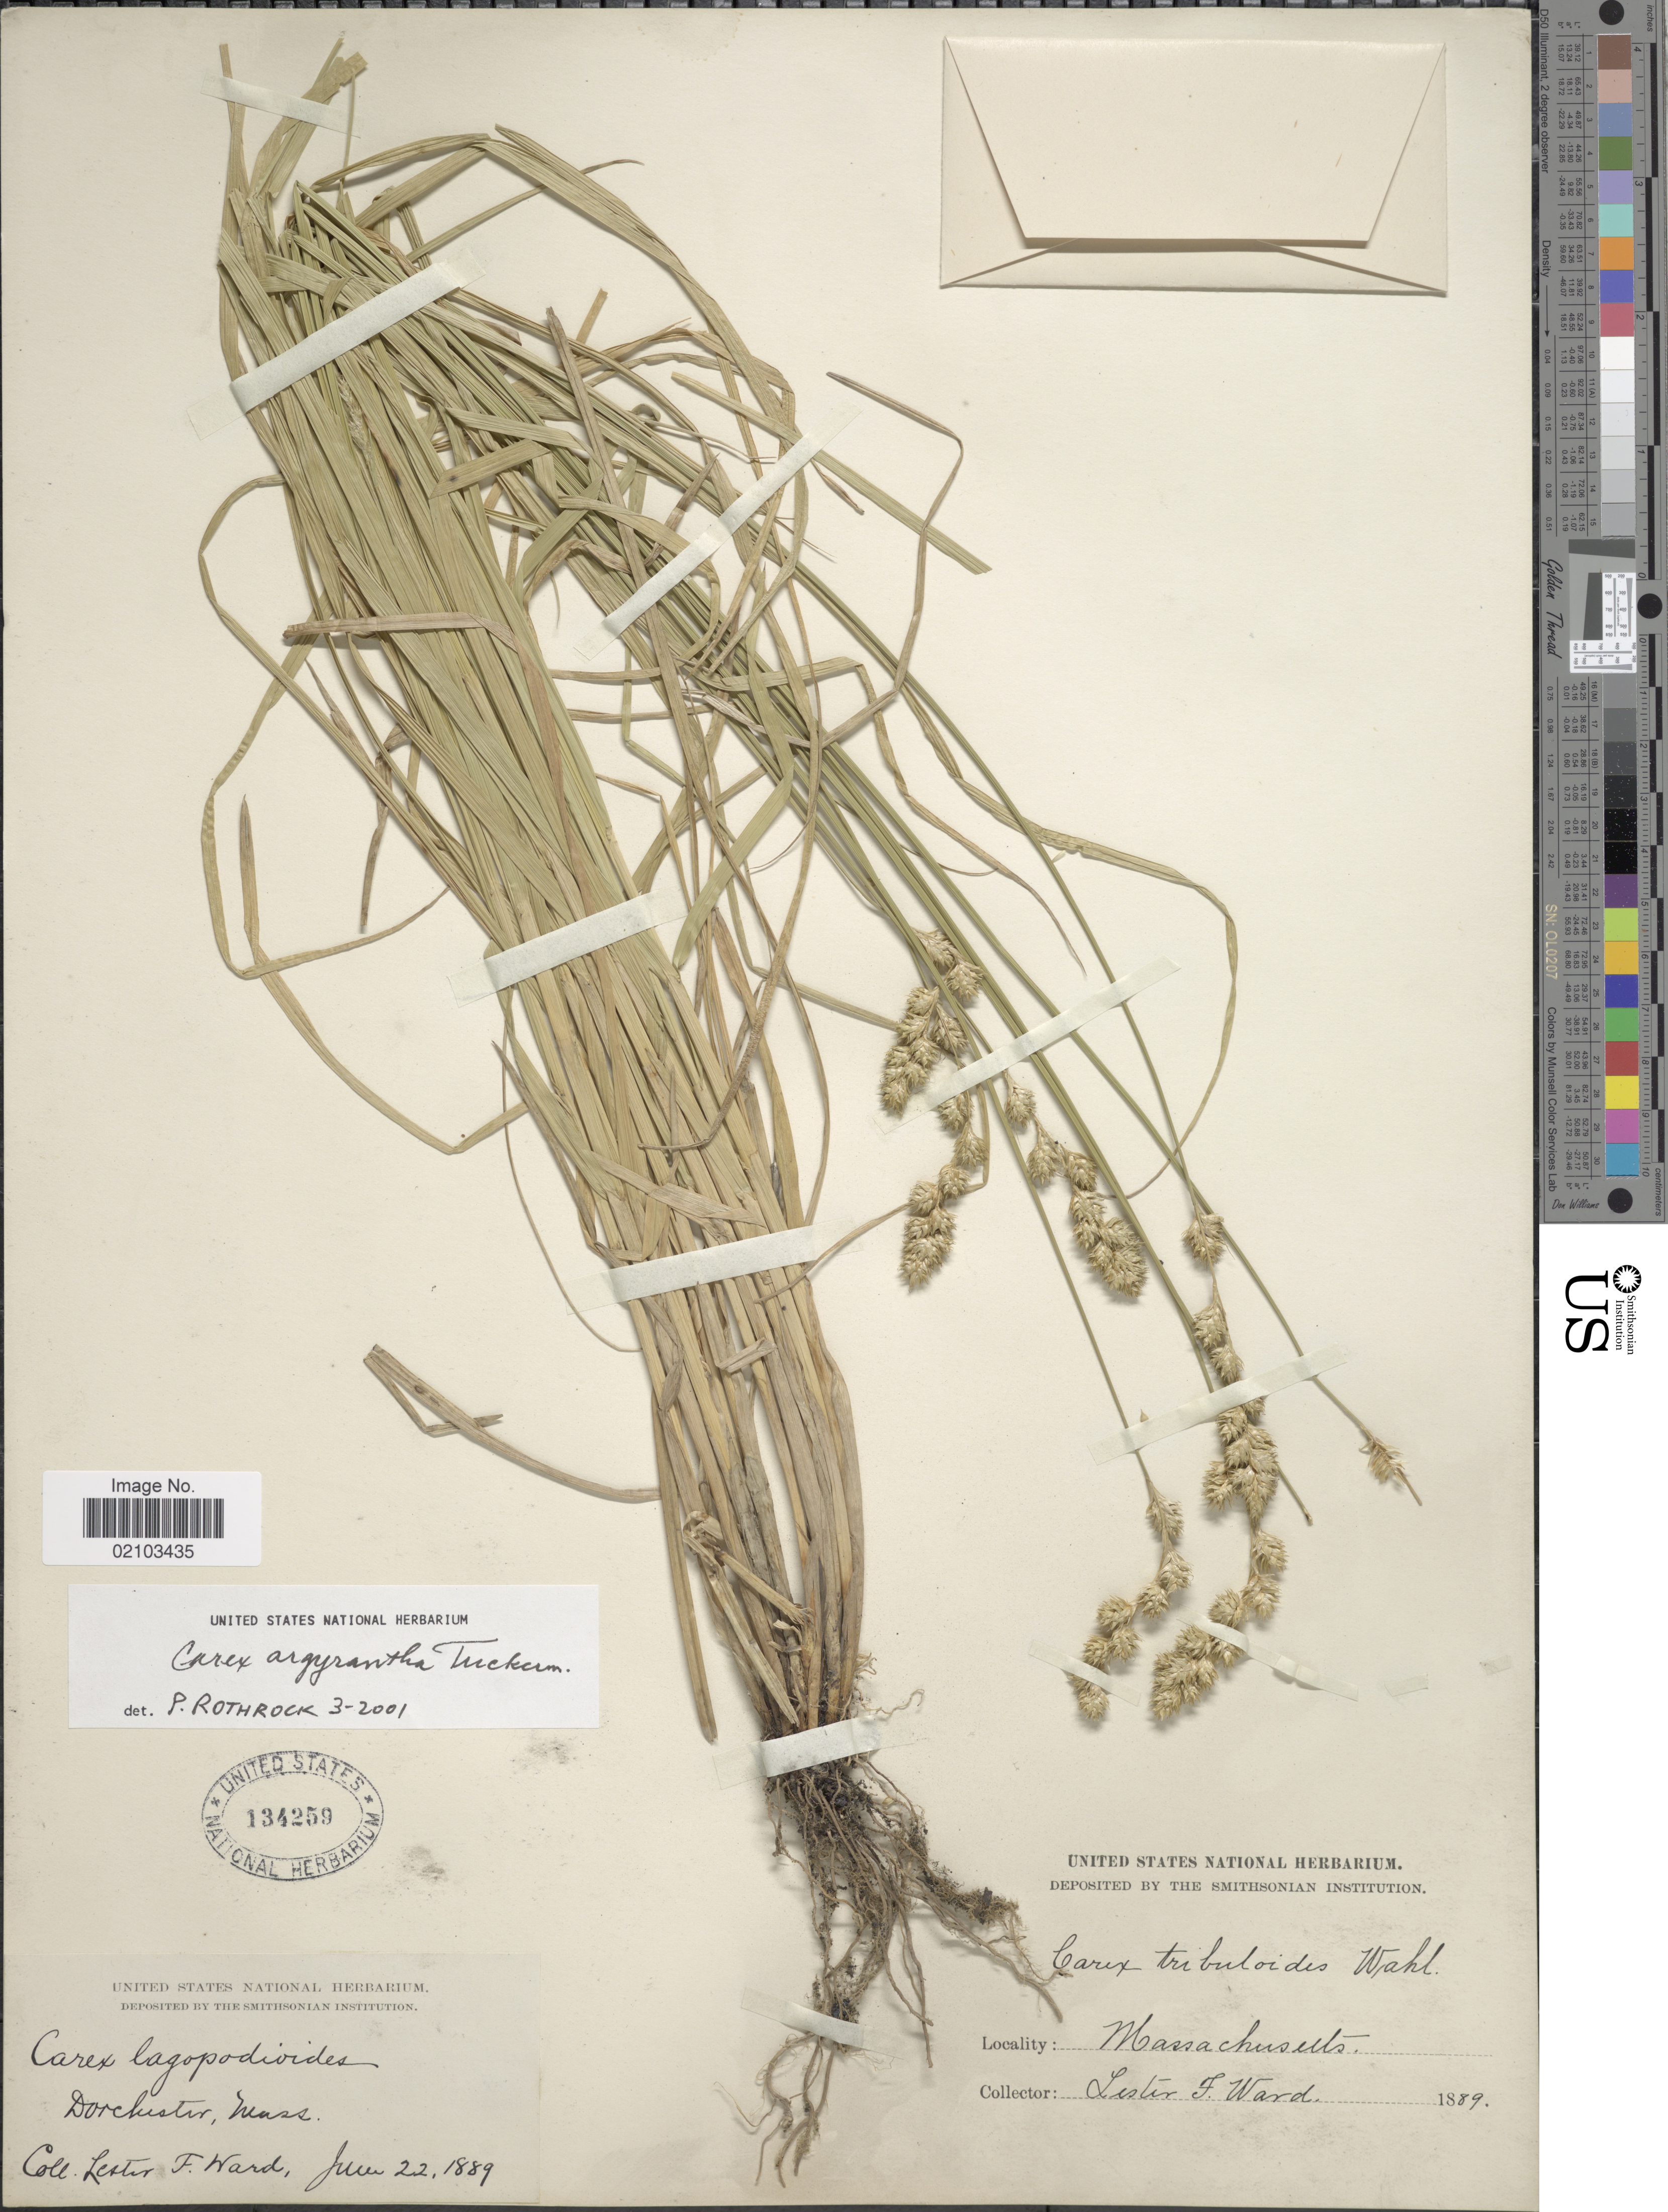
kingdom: Plantae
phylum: Tracheophyta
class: Liliopsida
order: Poales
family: Cyperaceae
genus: Carex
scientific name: Carex argyrantha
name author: Tuck. ex Boott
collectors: L. F. Ward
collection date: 1889-06-22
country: United States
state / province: Massachusetts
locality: Dorchester.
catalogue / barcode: US 134259